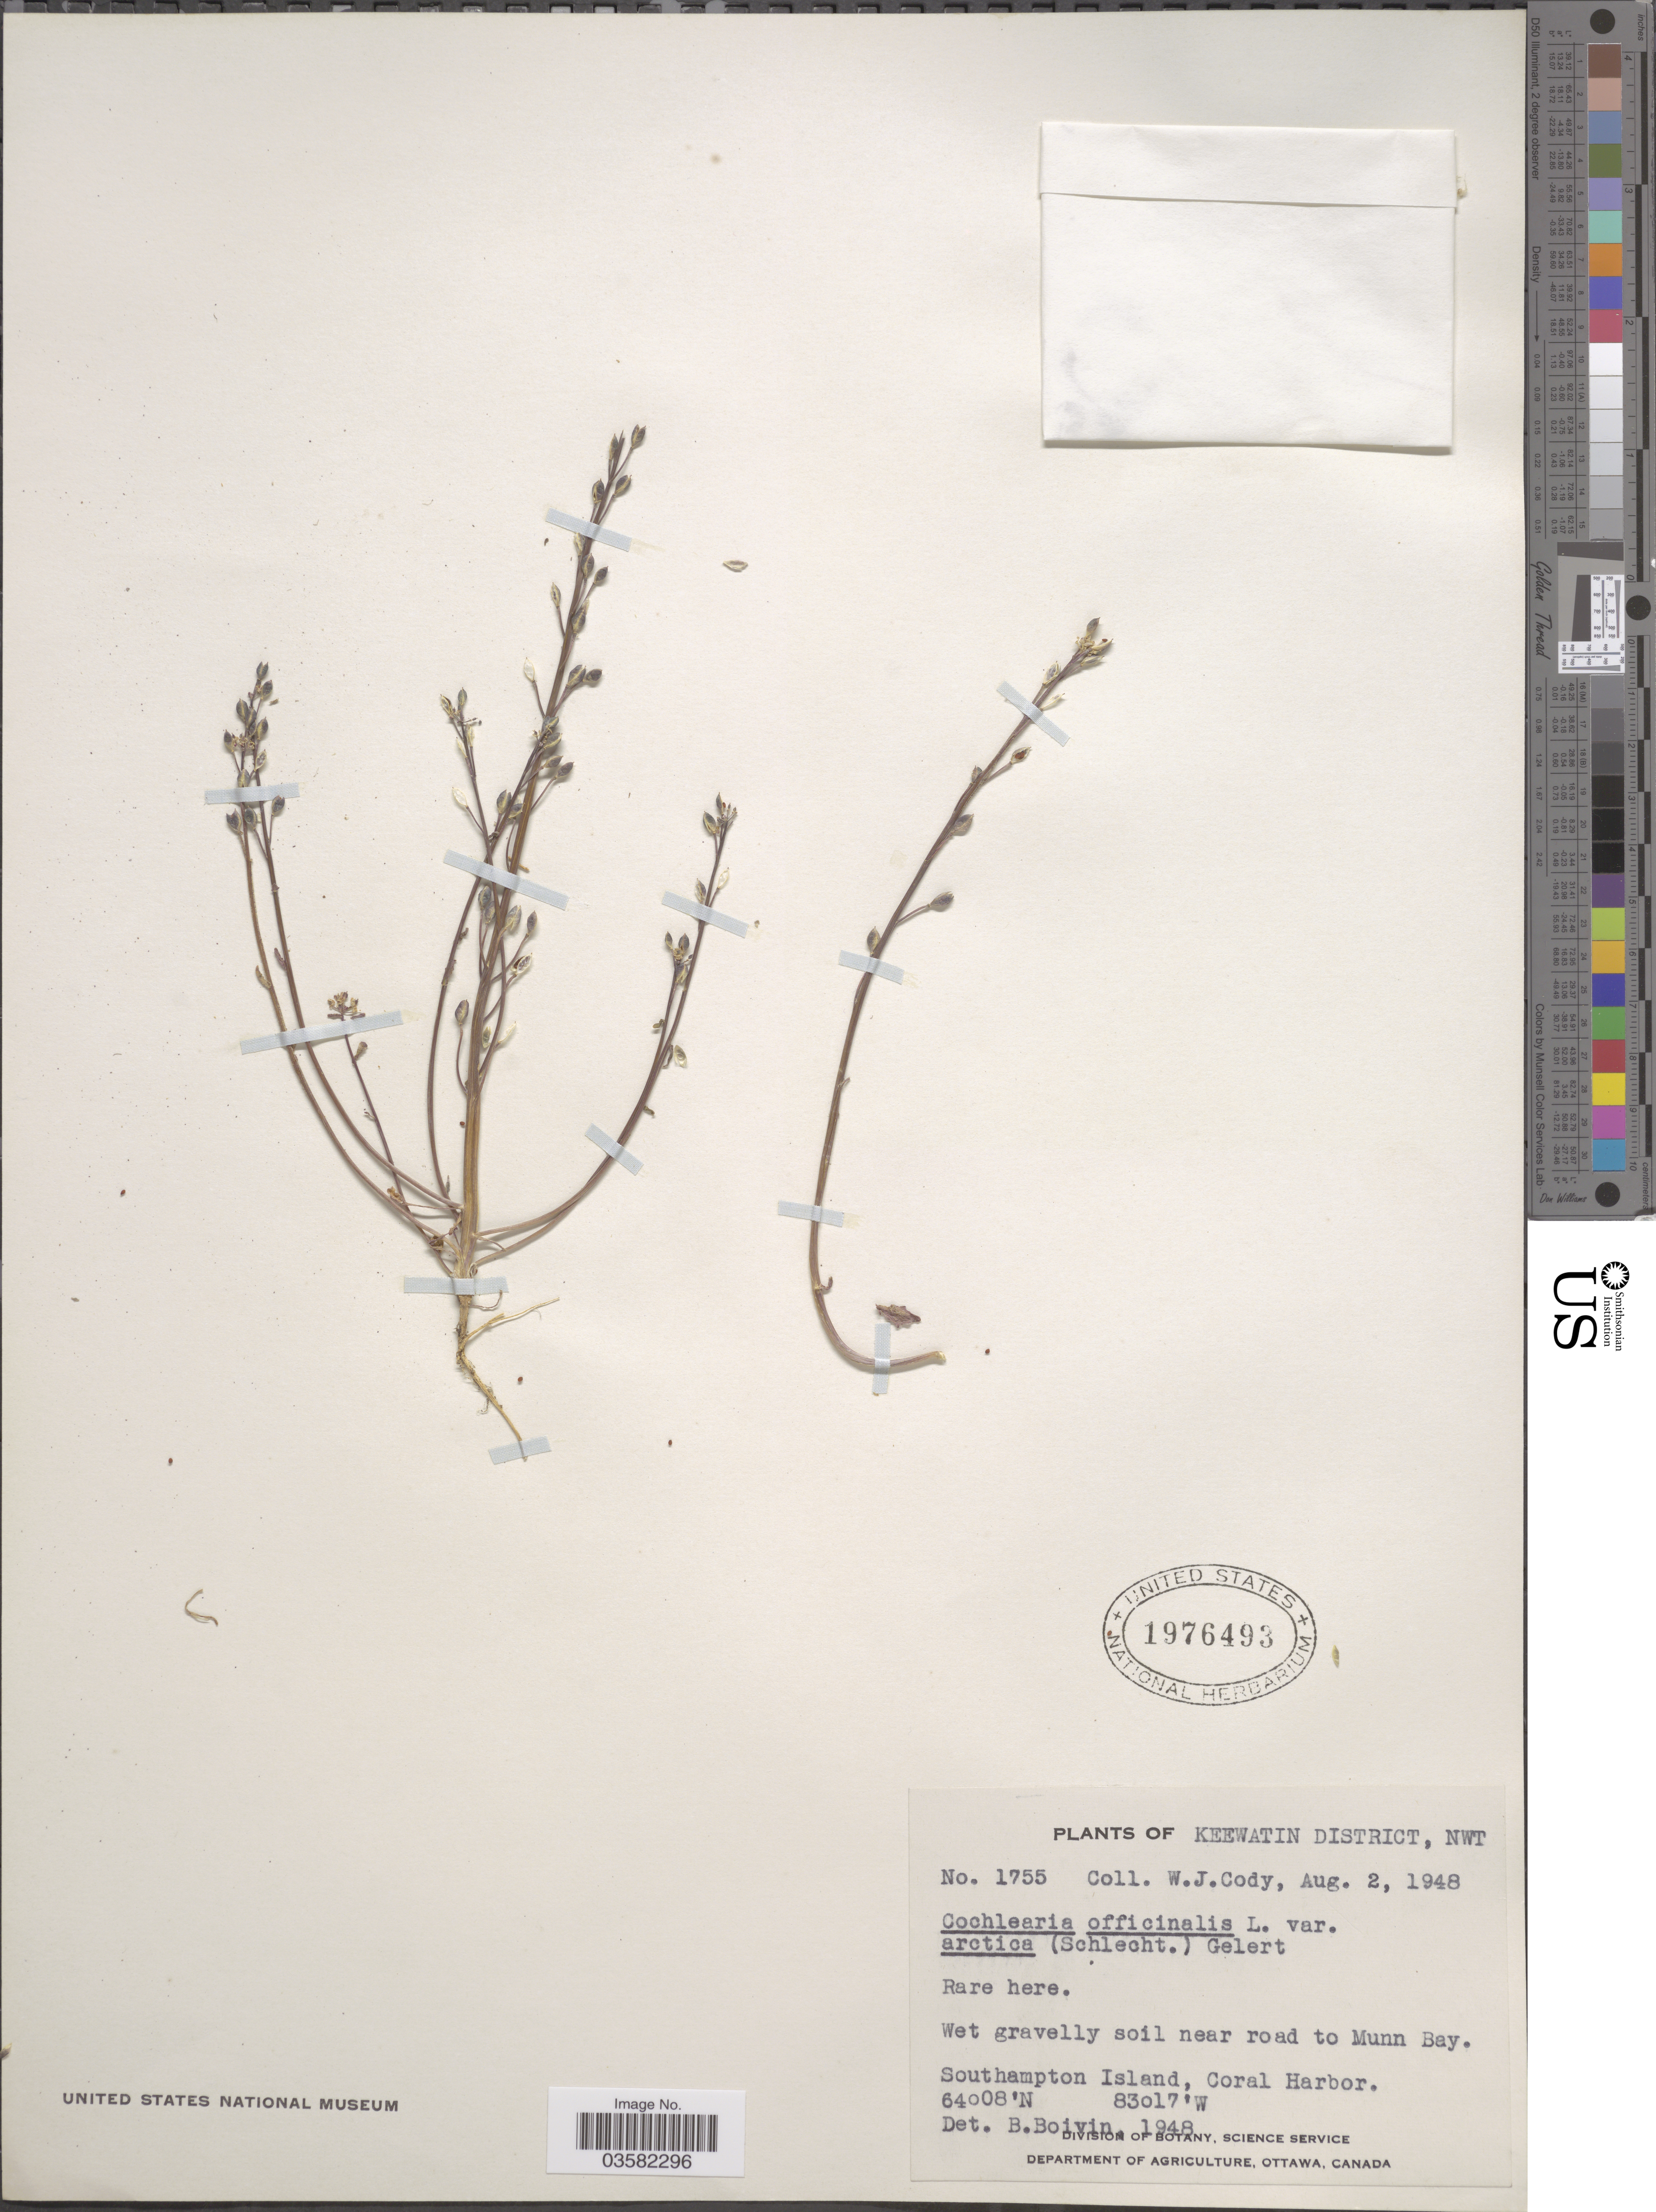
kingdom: Plantae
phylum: Tracheophyta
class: Magnoliopsida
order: Brassicales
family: Brassicaceae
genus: Cochlearia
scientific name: Cochlearia officinalis subsp. arctica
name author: (Schltdl. ex DC.) Hultén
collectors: W. Cody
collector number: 1755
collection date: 1948-08-02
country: Canada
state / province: Northwest Territories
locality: Keewatin District. Wet gravelly soil near road to Munn Bay. Southampton Island, Coral Harbor.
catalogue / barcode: US 1976493